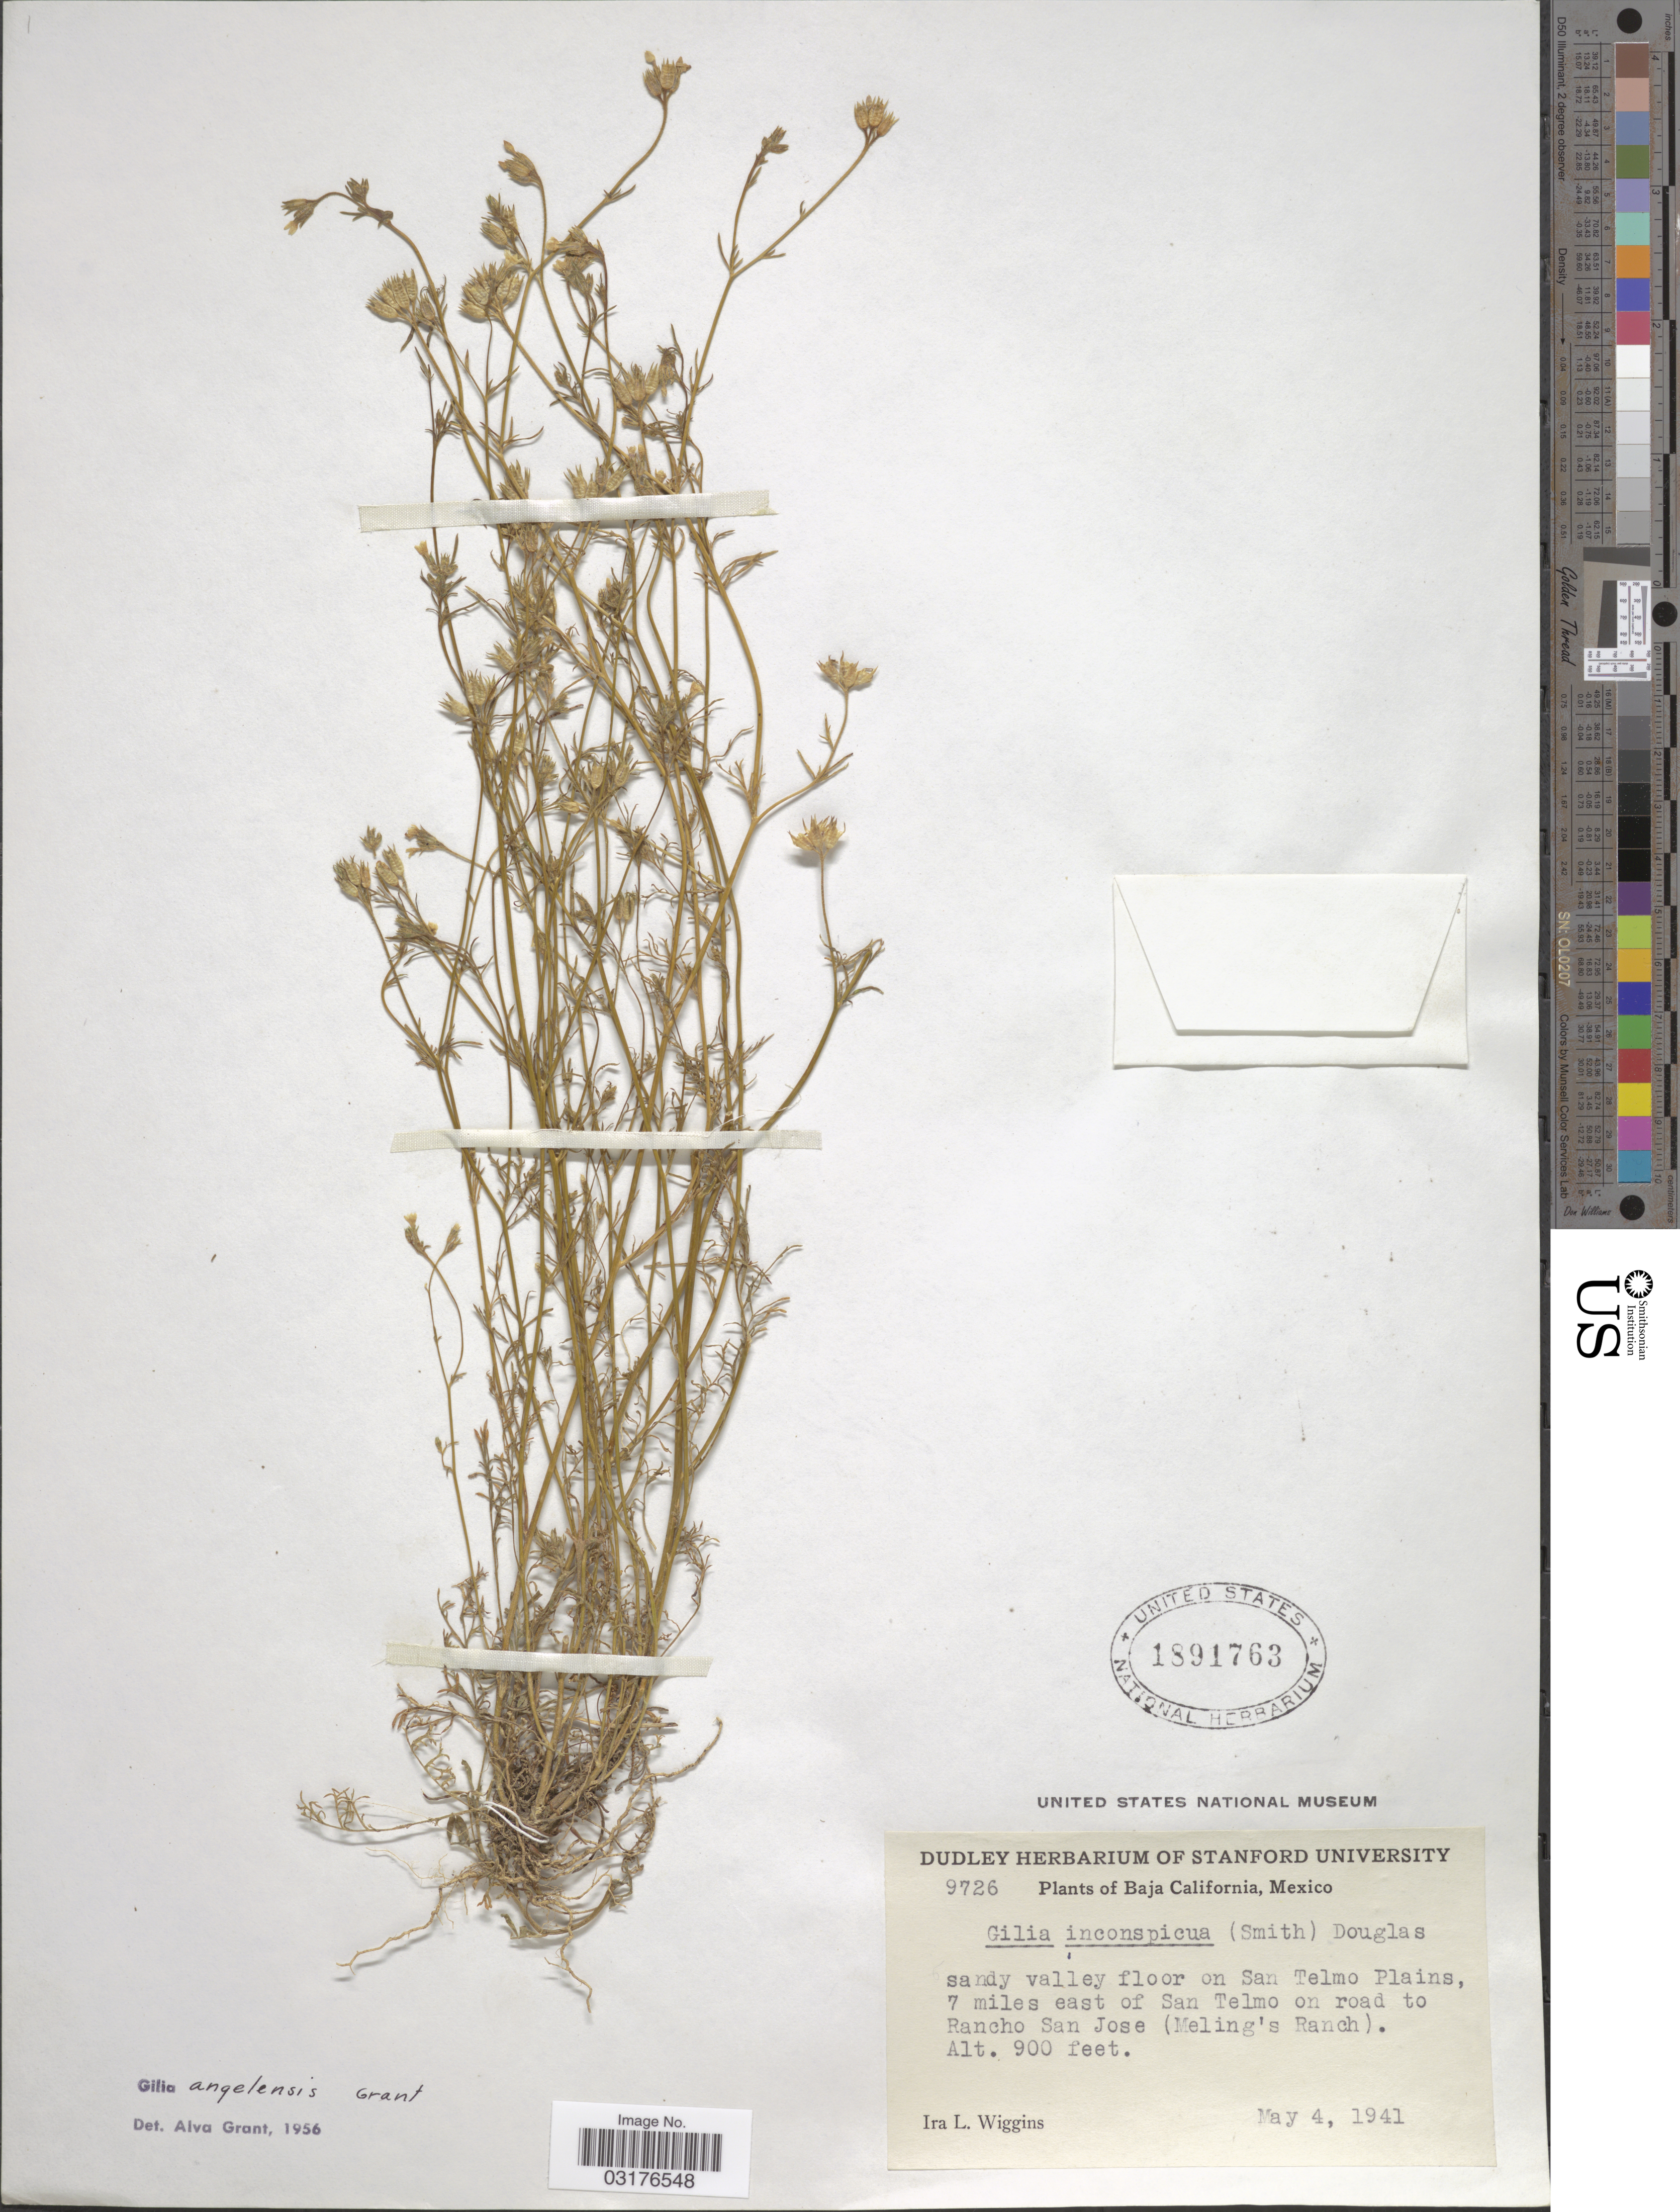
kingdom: Plantae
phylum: Tracheophyta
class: Magnoliopsida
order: Ericales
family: Polemoniaceae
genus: Gilia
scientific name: Gilia angelensis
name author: V.E. Grant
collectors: I. L. Wiggins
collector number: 9726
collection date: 1941-05-04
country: Mexico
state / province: Baja California Norte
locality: Sandy valley floor on San Telmo Plains, 7 miles east of San Telmo on road to Rancho San Jose (Meling's Ranch).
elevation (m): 274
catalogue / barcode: US 1891763